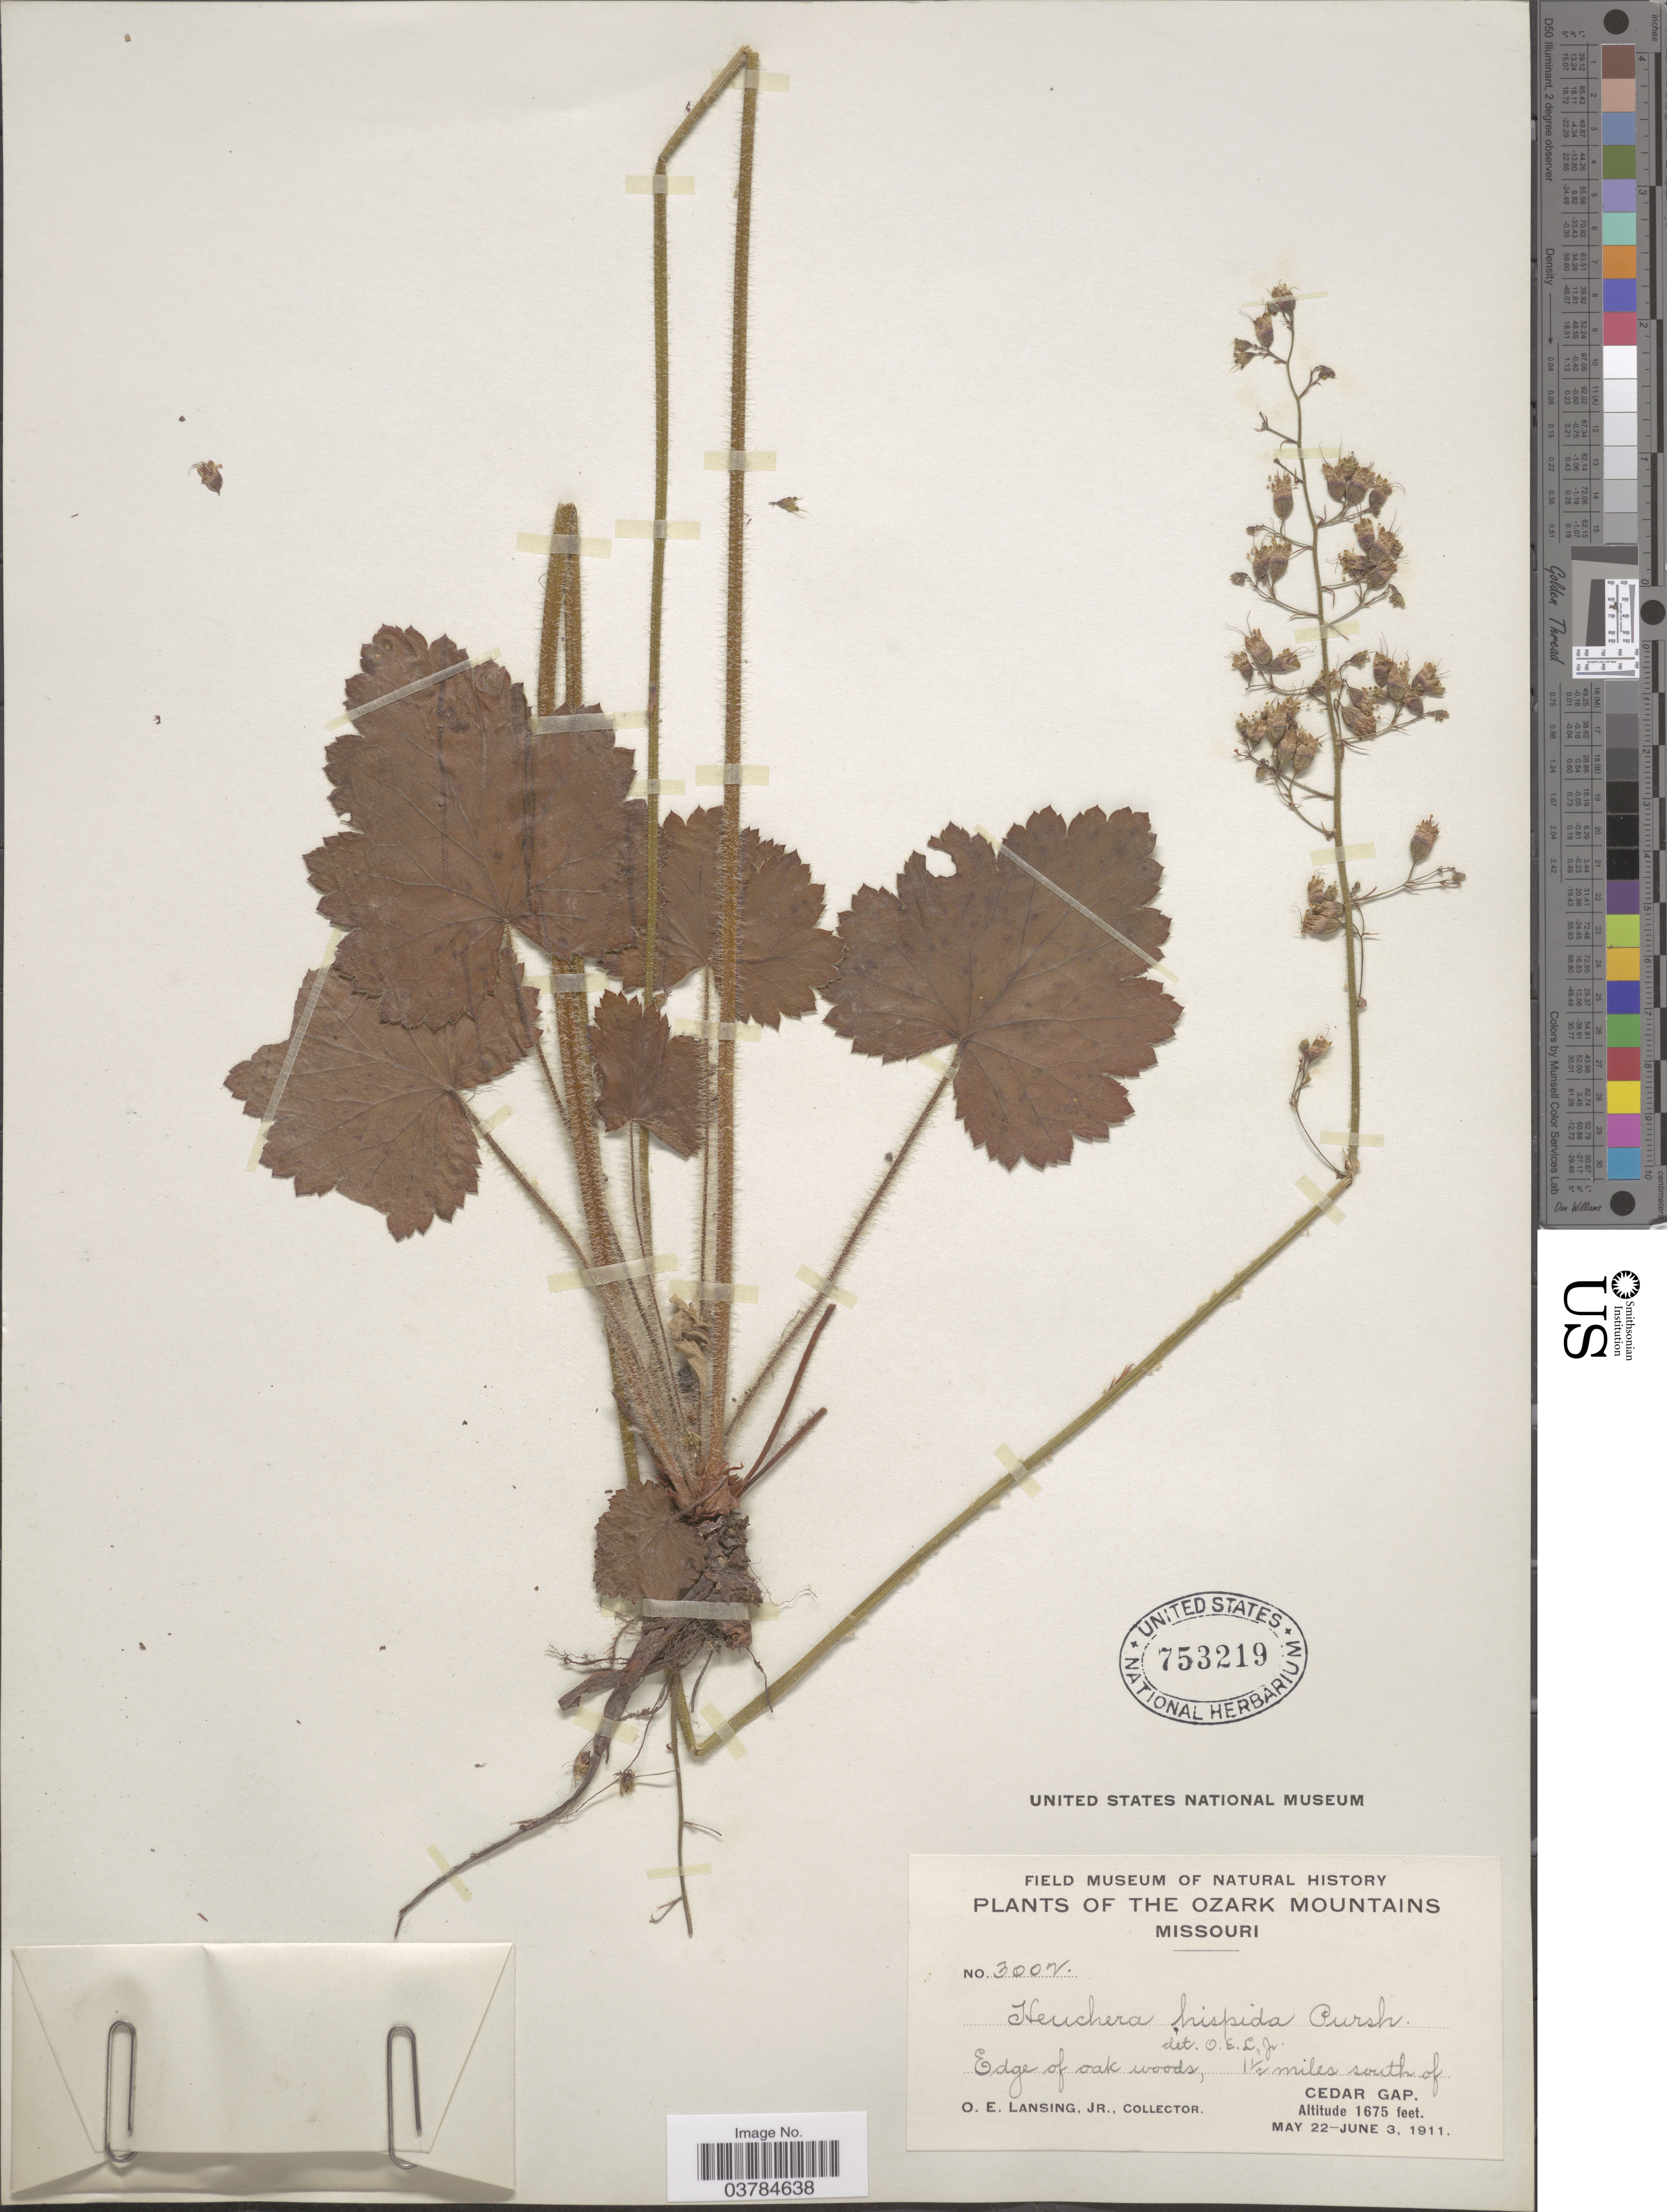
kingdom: Plantae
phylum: Tracheophyta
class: Magnoliopsida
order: Saxifragales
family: Saxifragaceae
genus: Heuchera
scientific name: Heuchera hispida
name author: Pursh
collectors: O. Lansing Jr.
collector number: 3002*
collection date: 1911-05-22/1911-06-03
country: United States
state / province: Missouri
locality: The Ozark Mountains. Edge of oak woods, 1½ miles south of Cedar Gap.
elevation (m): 511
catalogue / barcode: US 753219